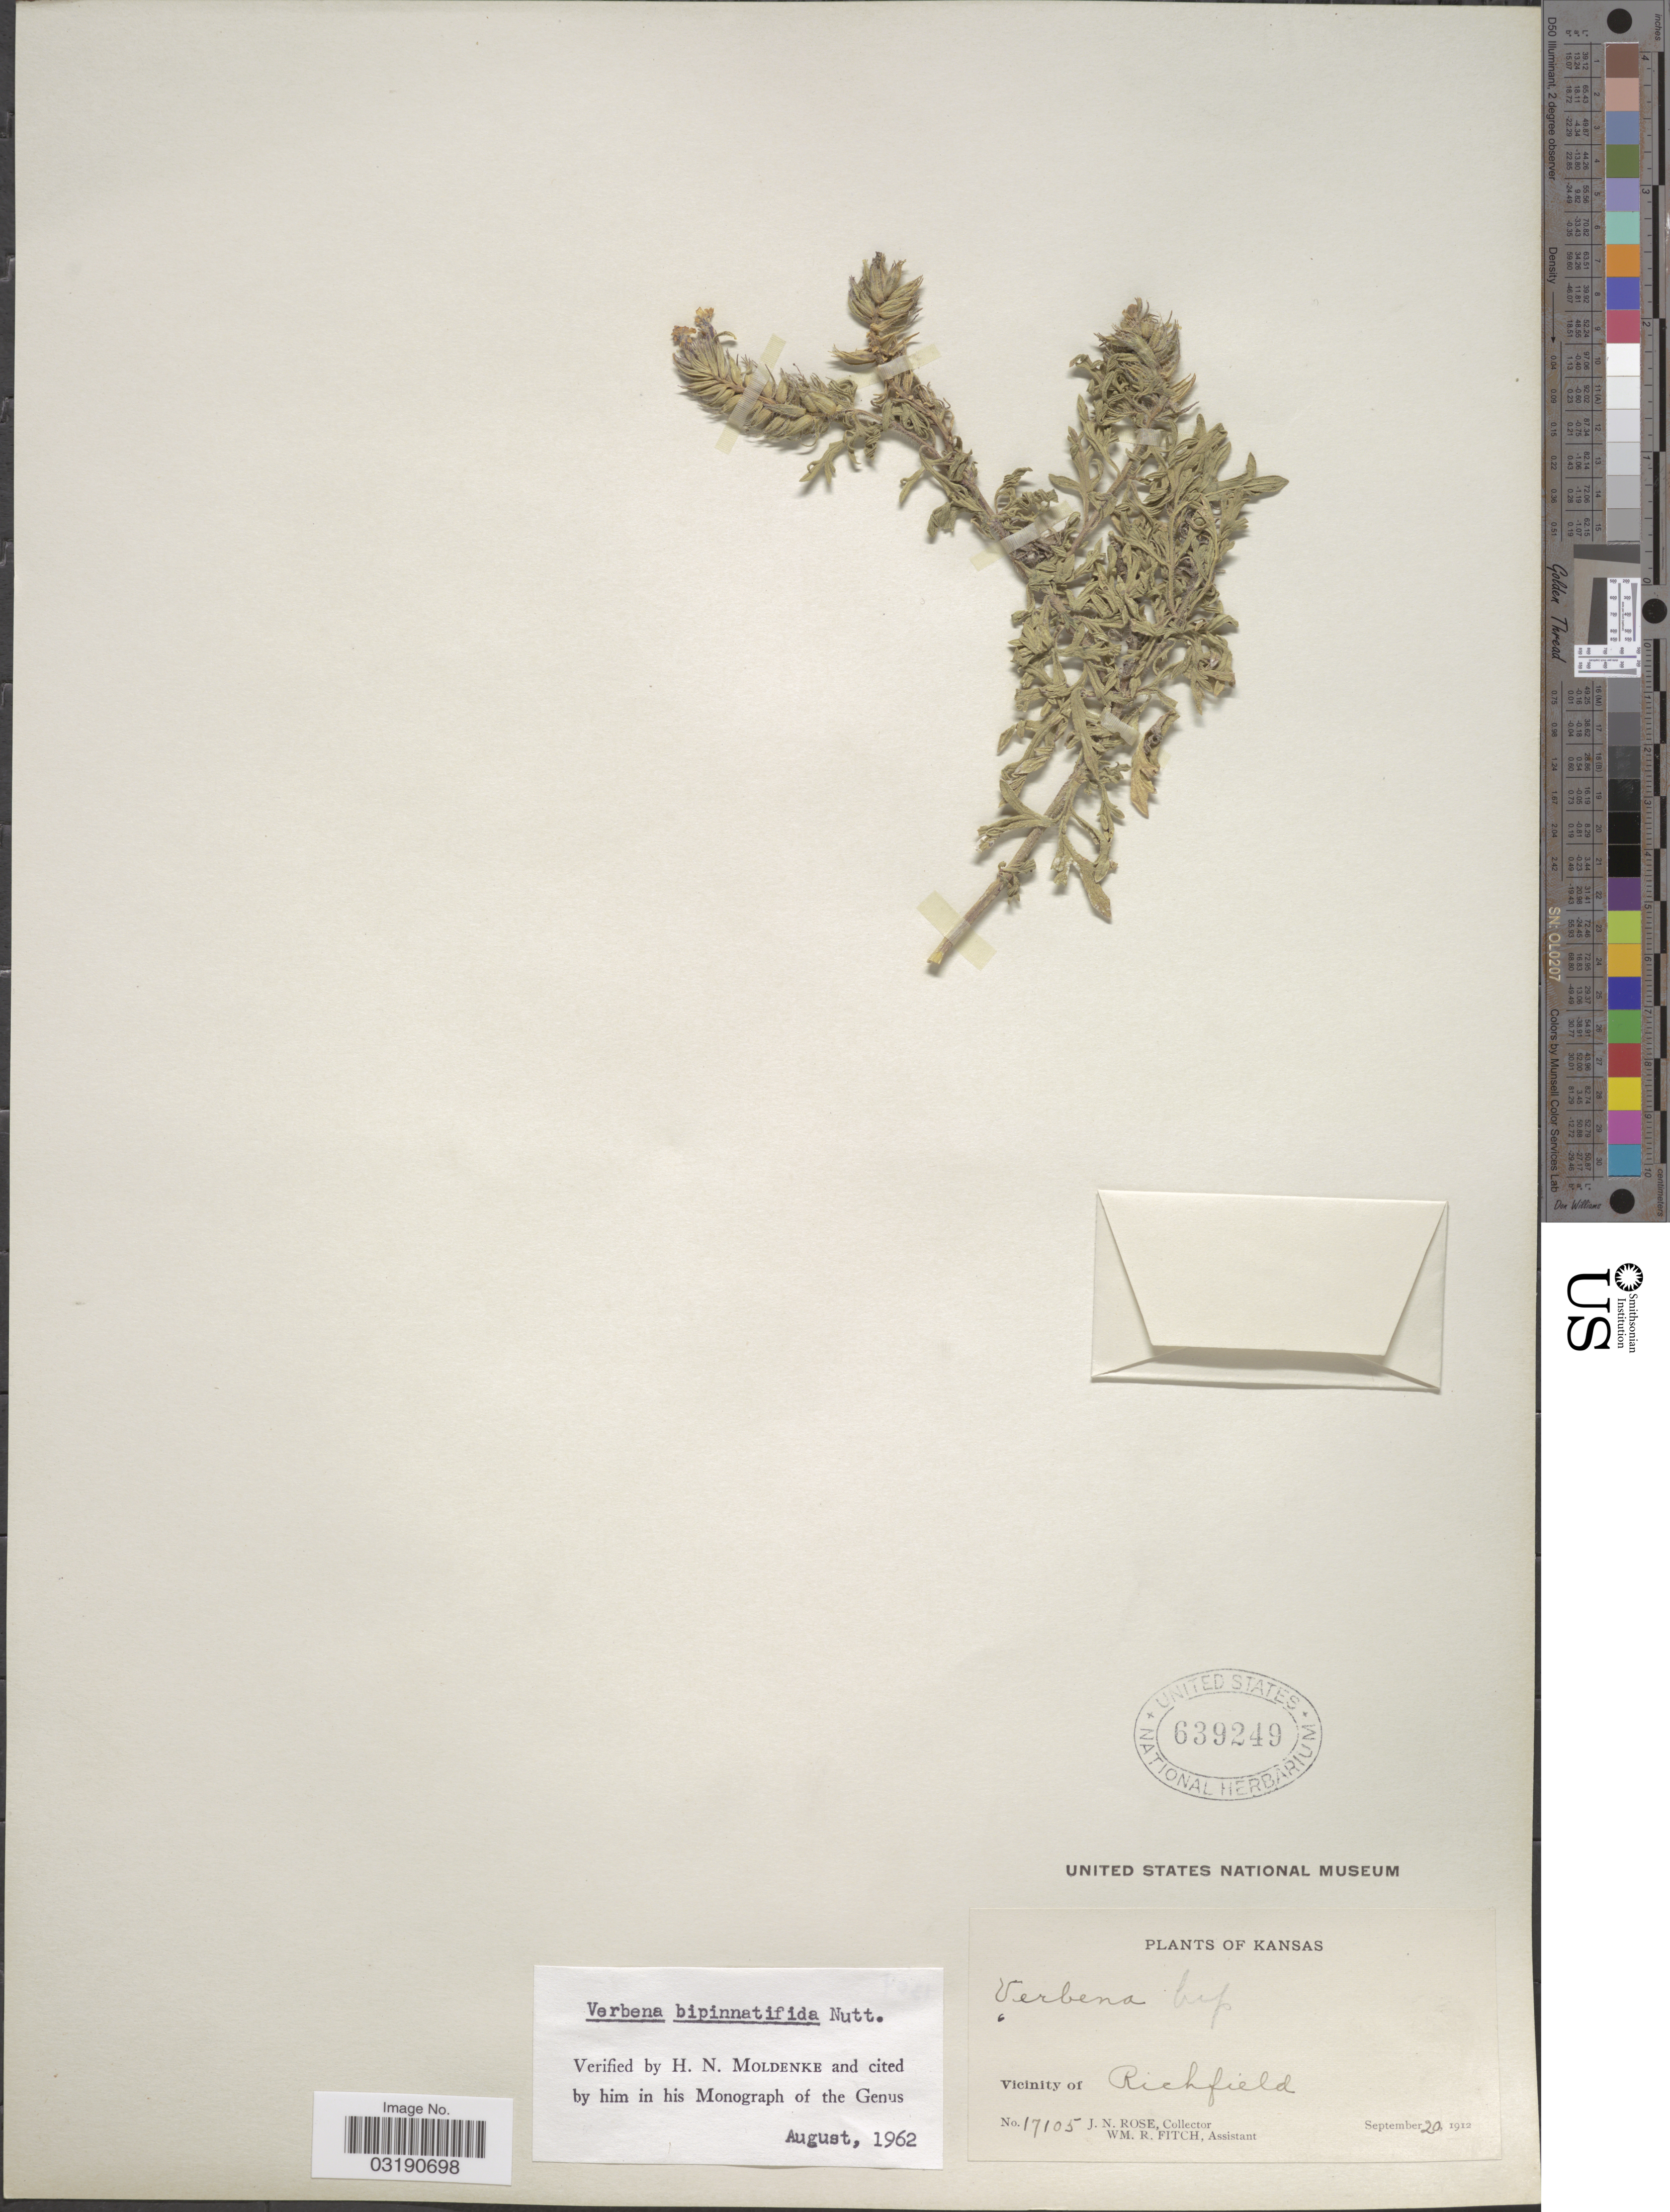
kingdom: Plantae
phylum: Tracheophyta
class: Magnoliopsida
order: Lamiales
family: Verbenaceae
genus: Verbena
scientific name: Verbena bipinnatifida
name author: (Schauer) Nutt.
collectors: J. N. Rose & W. R. Fitch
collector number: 17105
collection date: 1912-09-20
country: United States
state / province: Kansas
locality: Vicinity of Richfield.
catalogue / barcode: US 639249